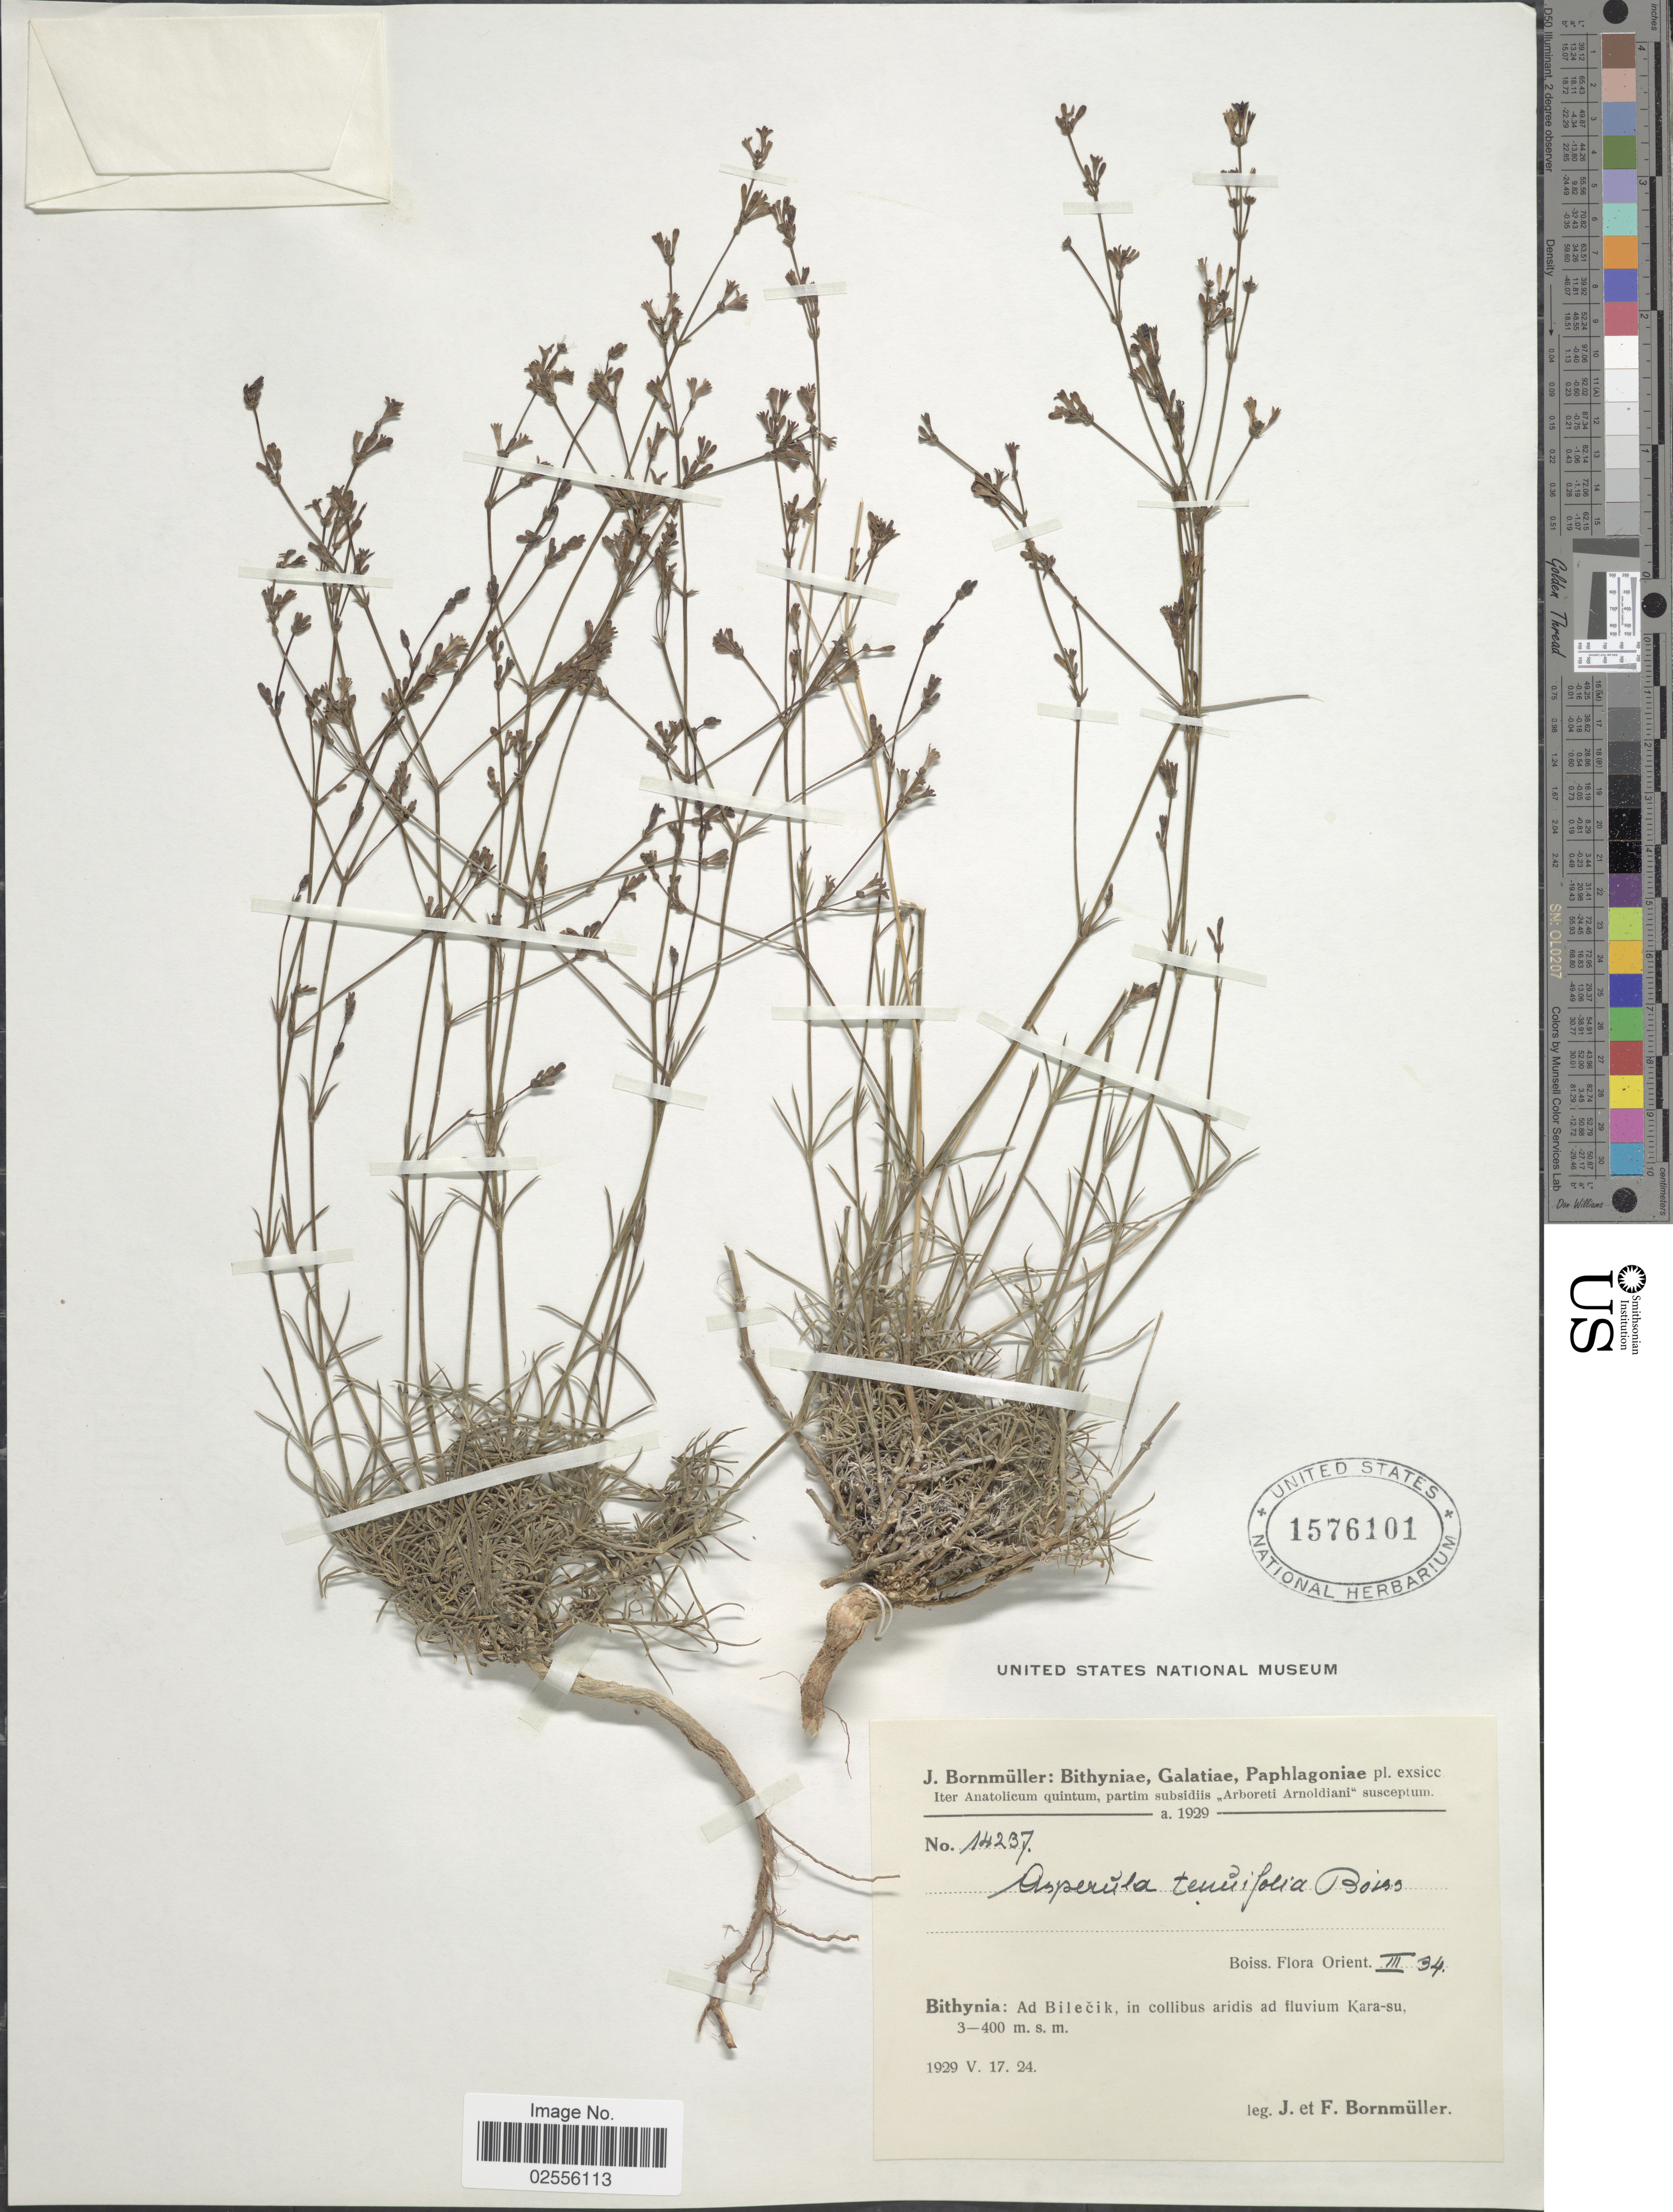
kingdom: Plantae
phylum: Tracheophyta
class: Magnoliopsida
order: Gentianales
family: Rubiaceae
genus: Asperula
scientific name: Asperula tenuifolia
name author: Boiss.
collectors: J. Bornmüller & F. Bornmüller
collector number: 14237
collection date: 1929-05-17/1929-05-24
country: Turkey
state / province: Bilecik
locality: Iter Anatolicum quintum, Bithynia: Ad Bilecik, in collibus aridis ad fluvium Kara-su.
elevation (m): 300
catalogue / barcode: US 1576101